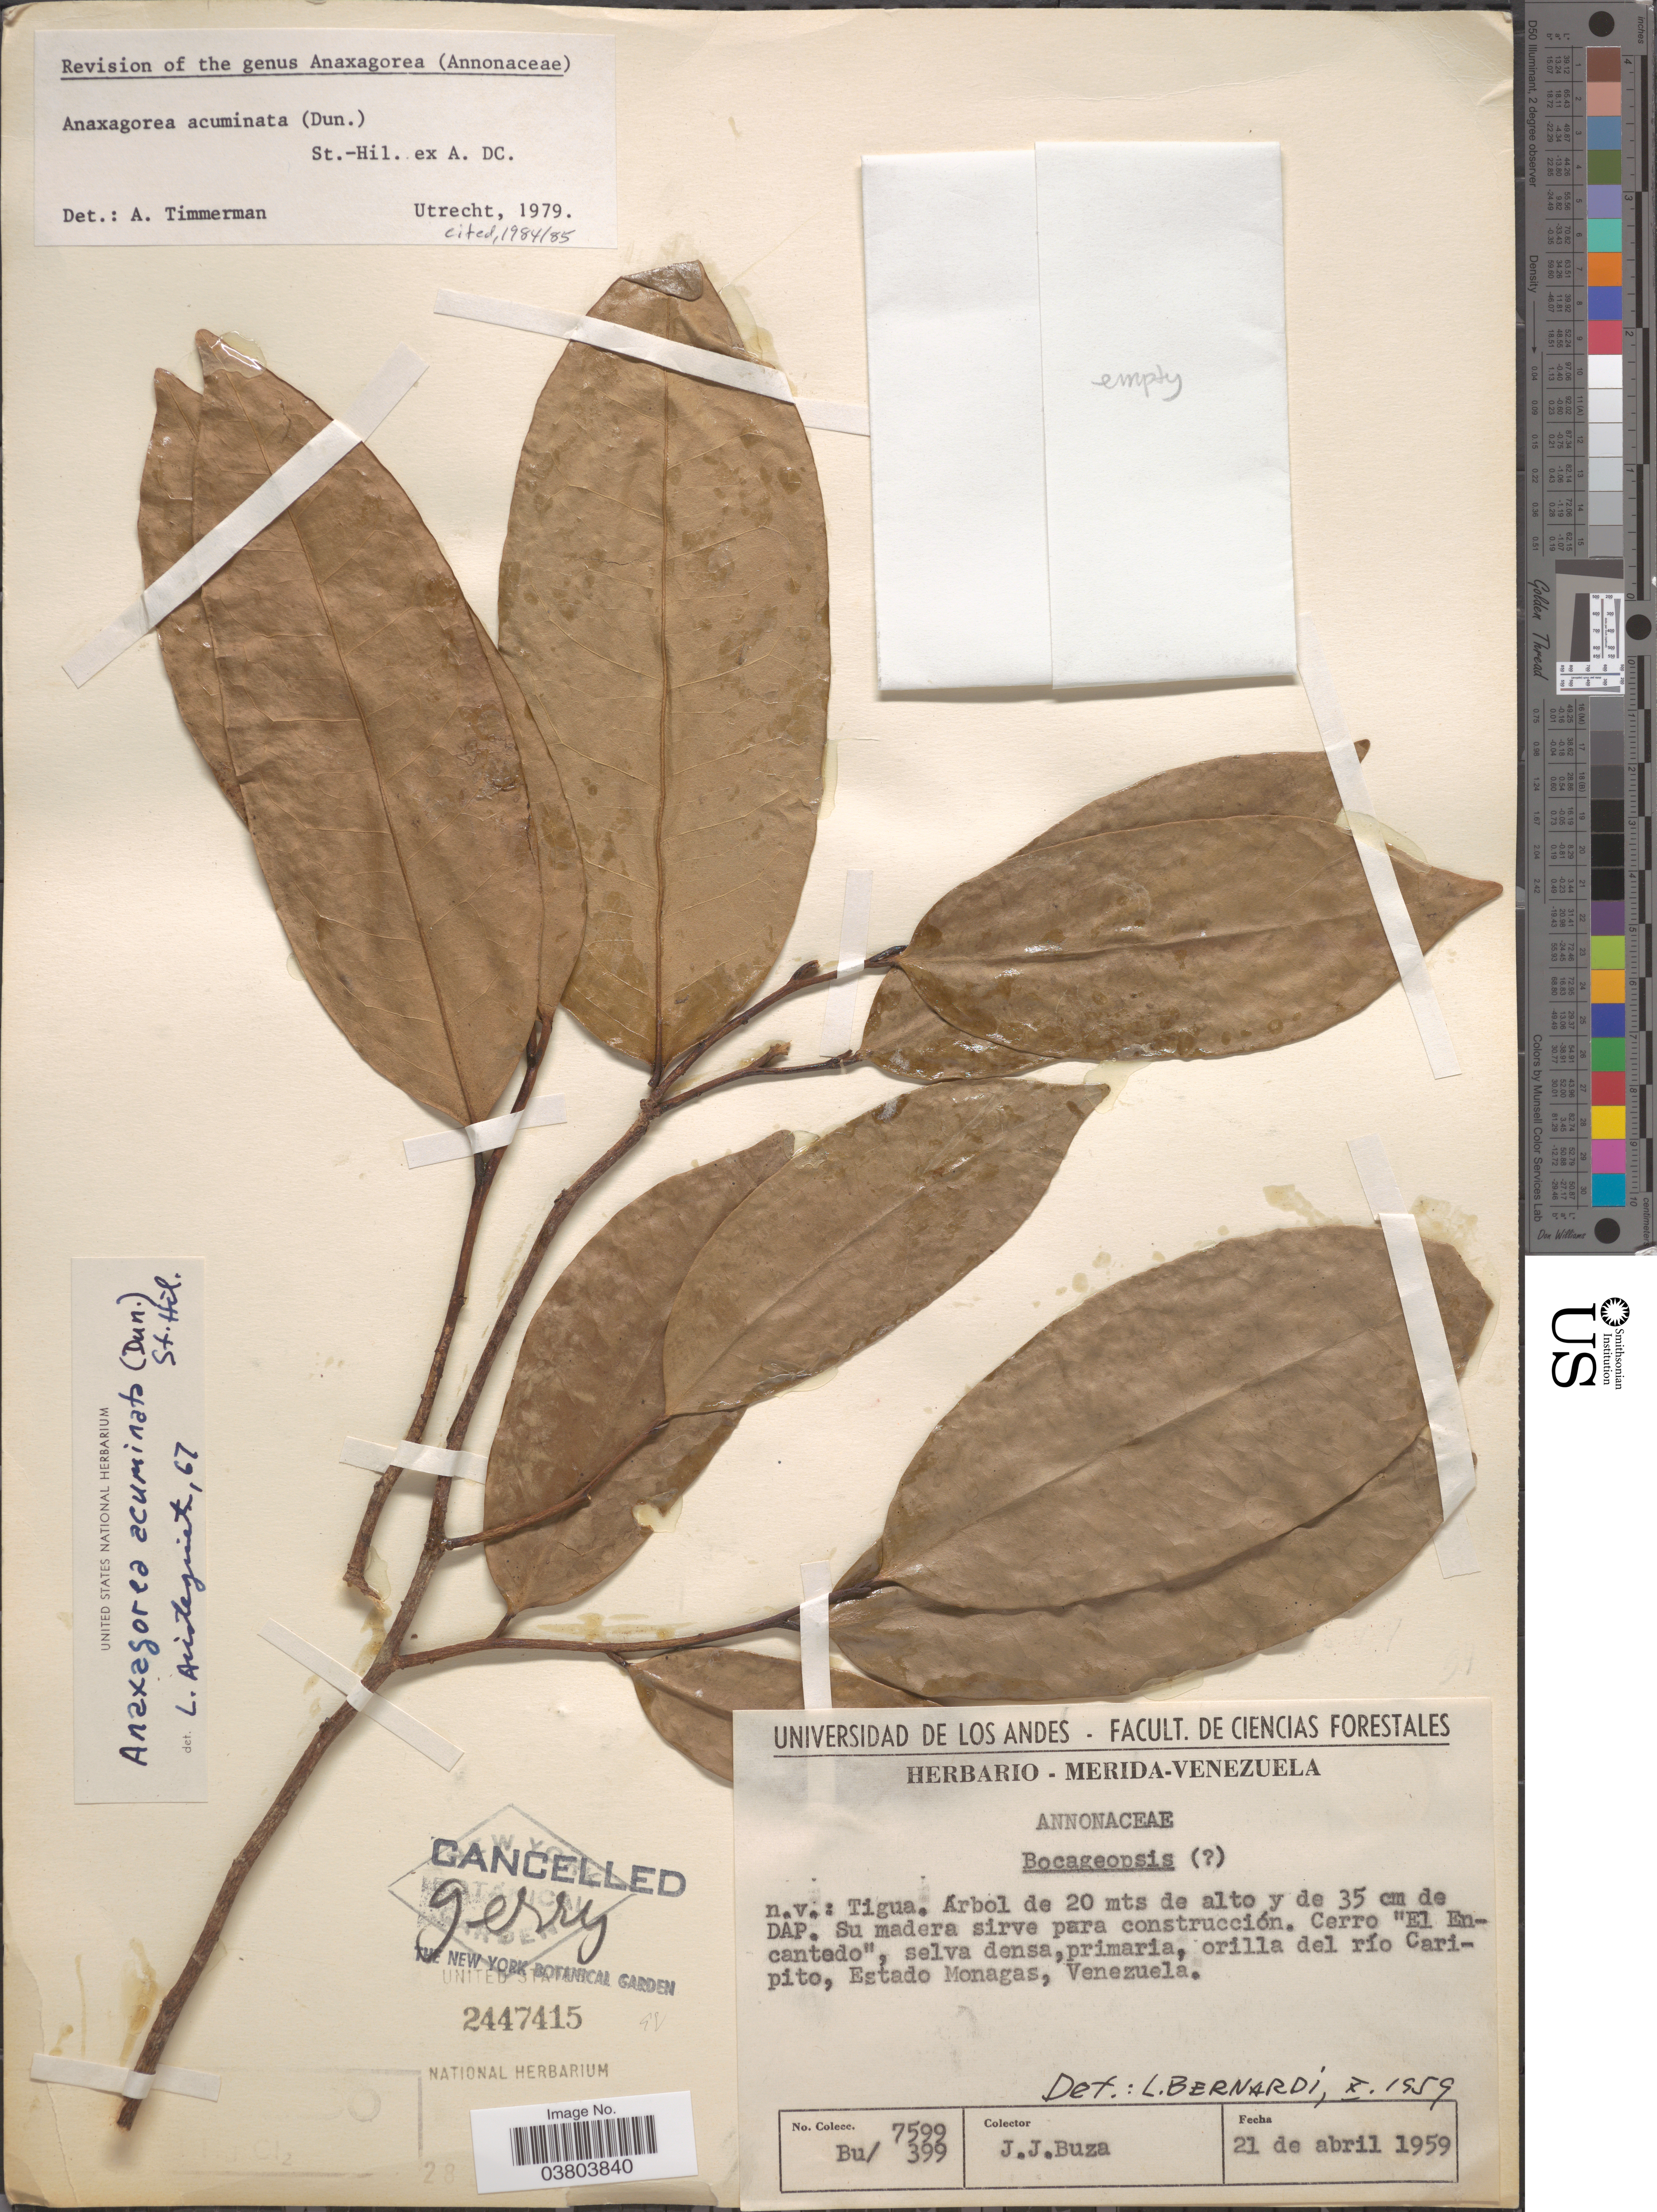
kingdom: Plantae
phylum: Tracheophyta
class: Magnoliopsida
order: Magnoliales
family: Annonaceae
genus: Anaxagorea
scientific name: Anaxagorea acuminata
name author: (Dunal) A. DC.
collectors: J. Buza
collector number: Bu/7599 399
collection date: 1959-04-21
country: Venezuela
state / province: Monagas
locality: Cerro "El Encantado", selva densa, primaria, orilla del río Caripito.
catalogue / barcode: US 2447415